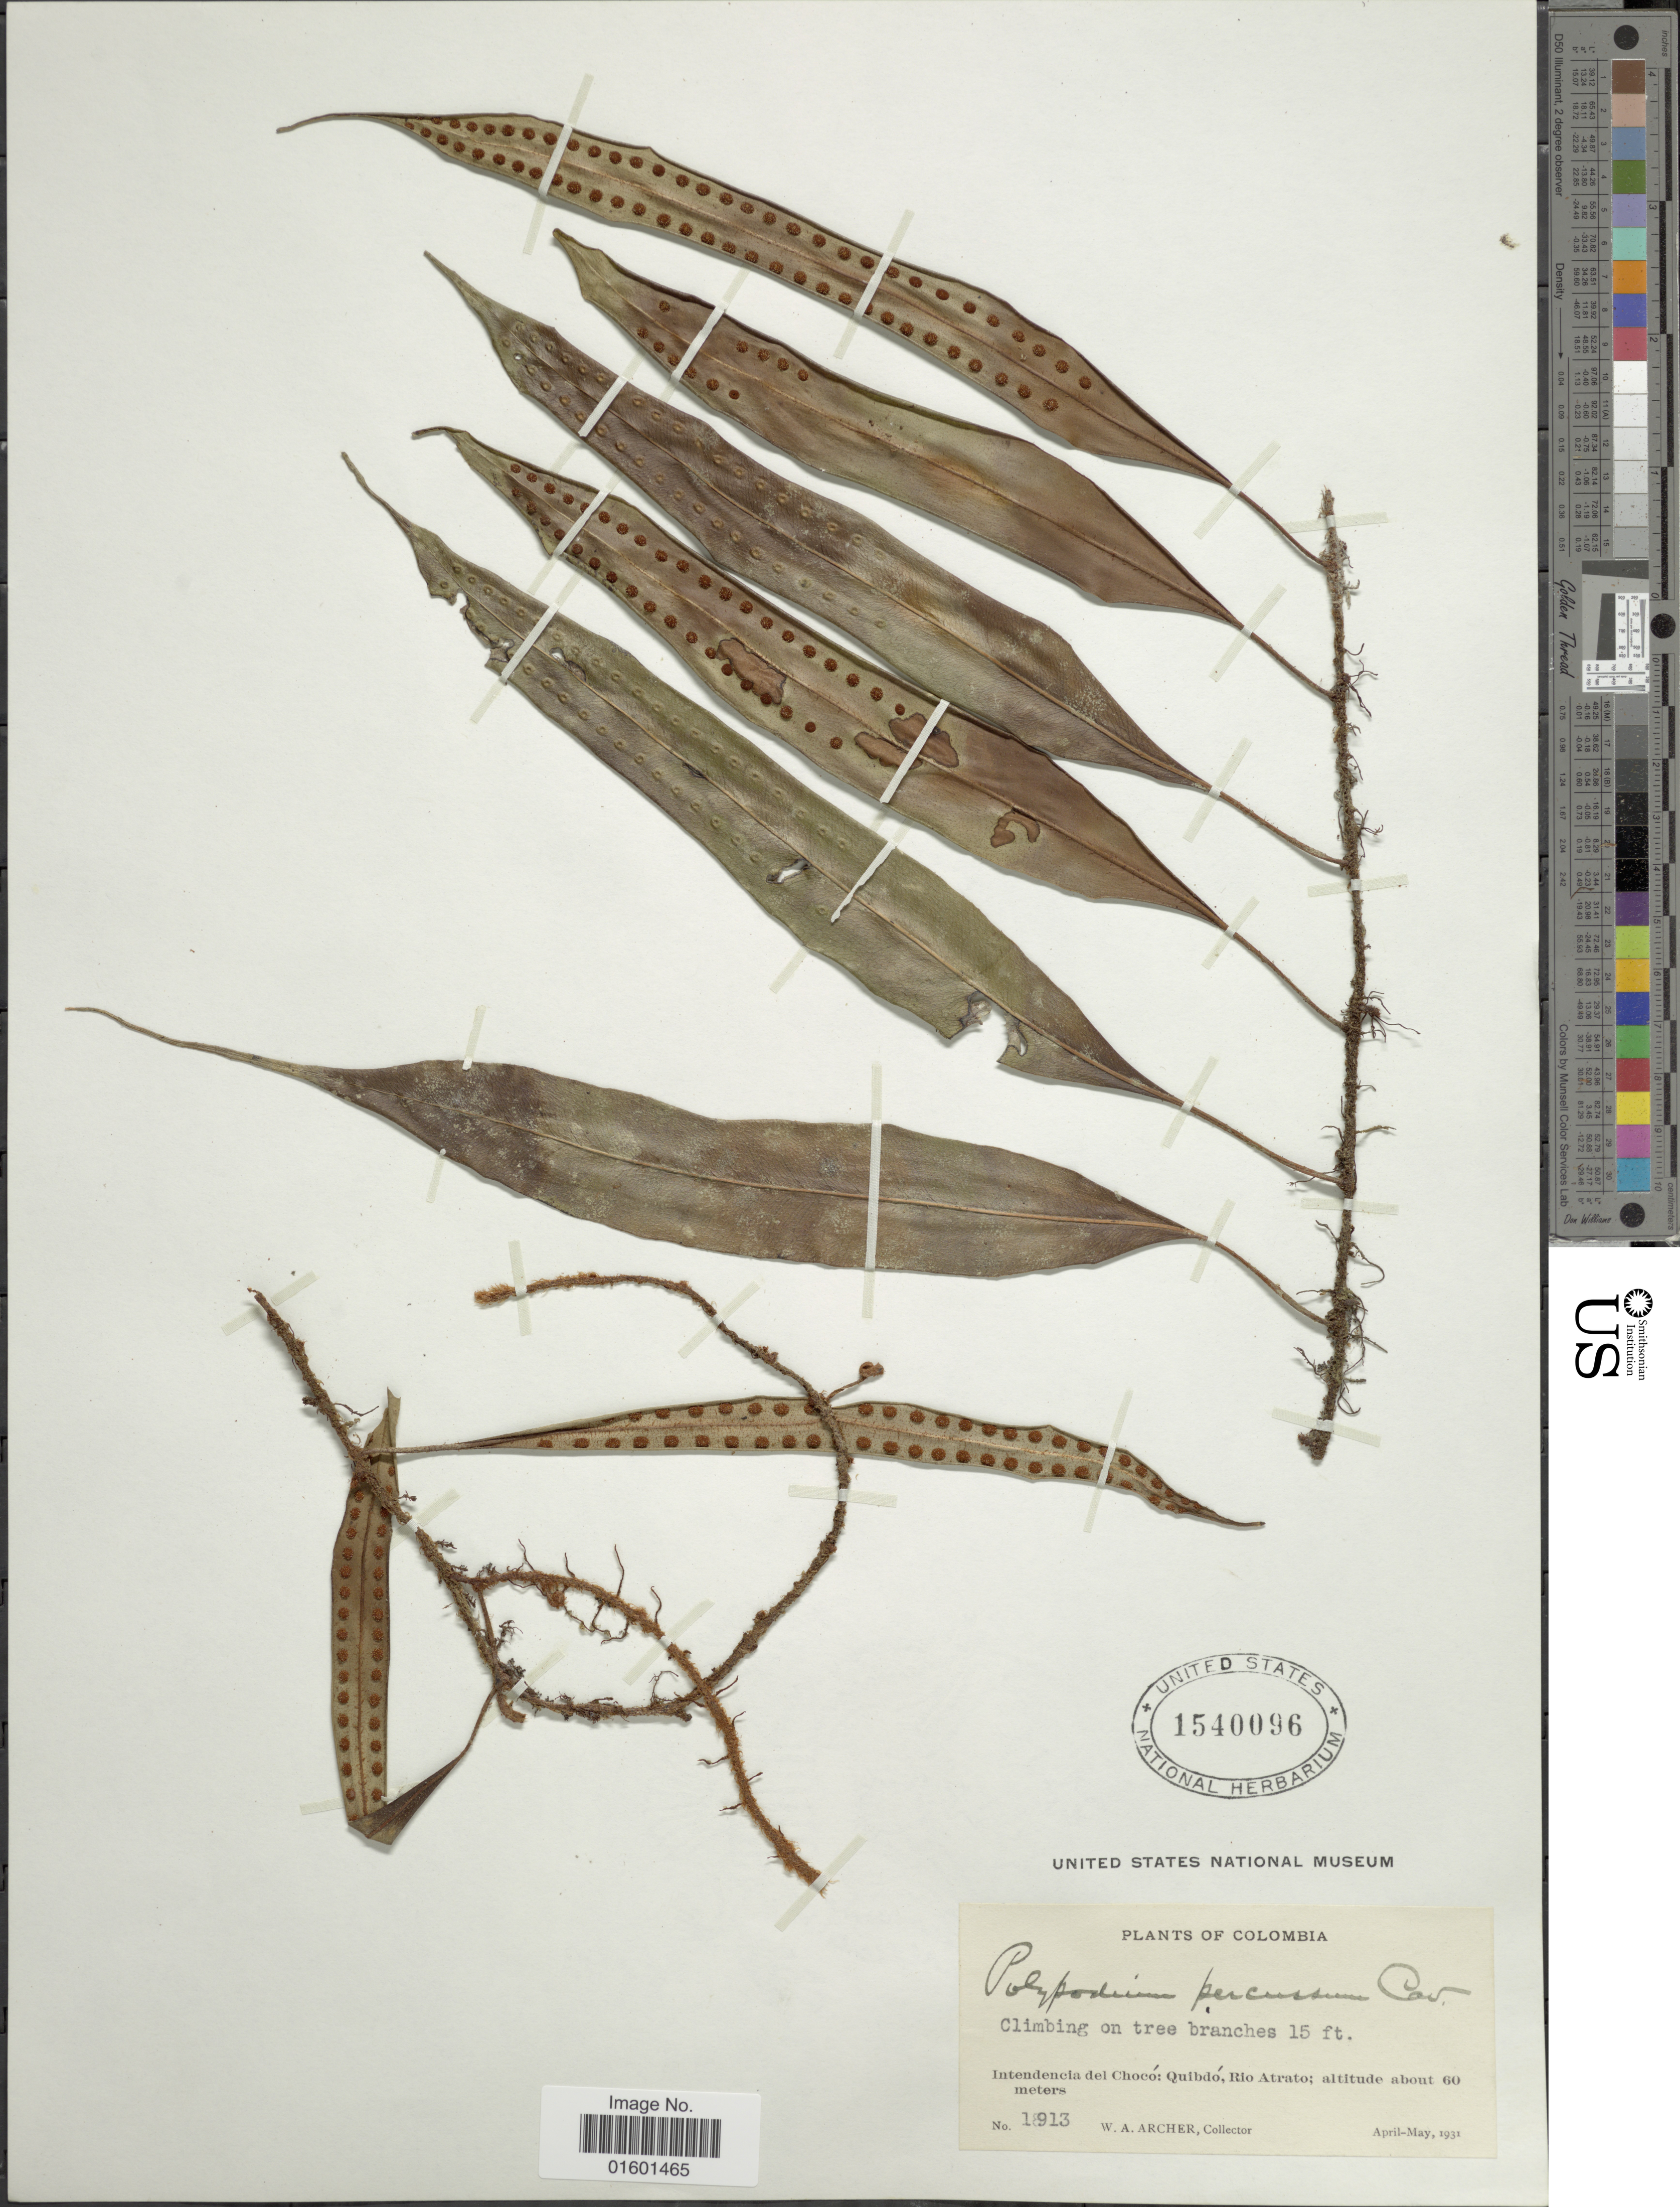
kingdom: Plantae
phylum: Tracheophyta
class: Polypodiopsida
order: Polypodiales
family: Polypodiaceae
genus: Microgramma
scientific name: Microgramma percussa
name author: (Cav.) de la Sota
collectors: W. A. Archer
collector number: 1913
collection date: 1931-04/1931-05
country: Colombia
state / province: Chocó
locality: Quibdo, Rio Atrato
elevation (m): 60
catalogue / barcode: US 1540096